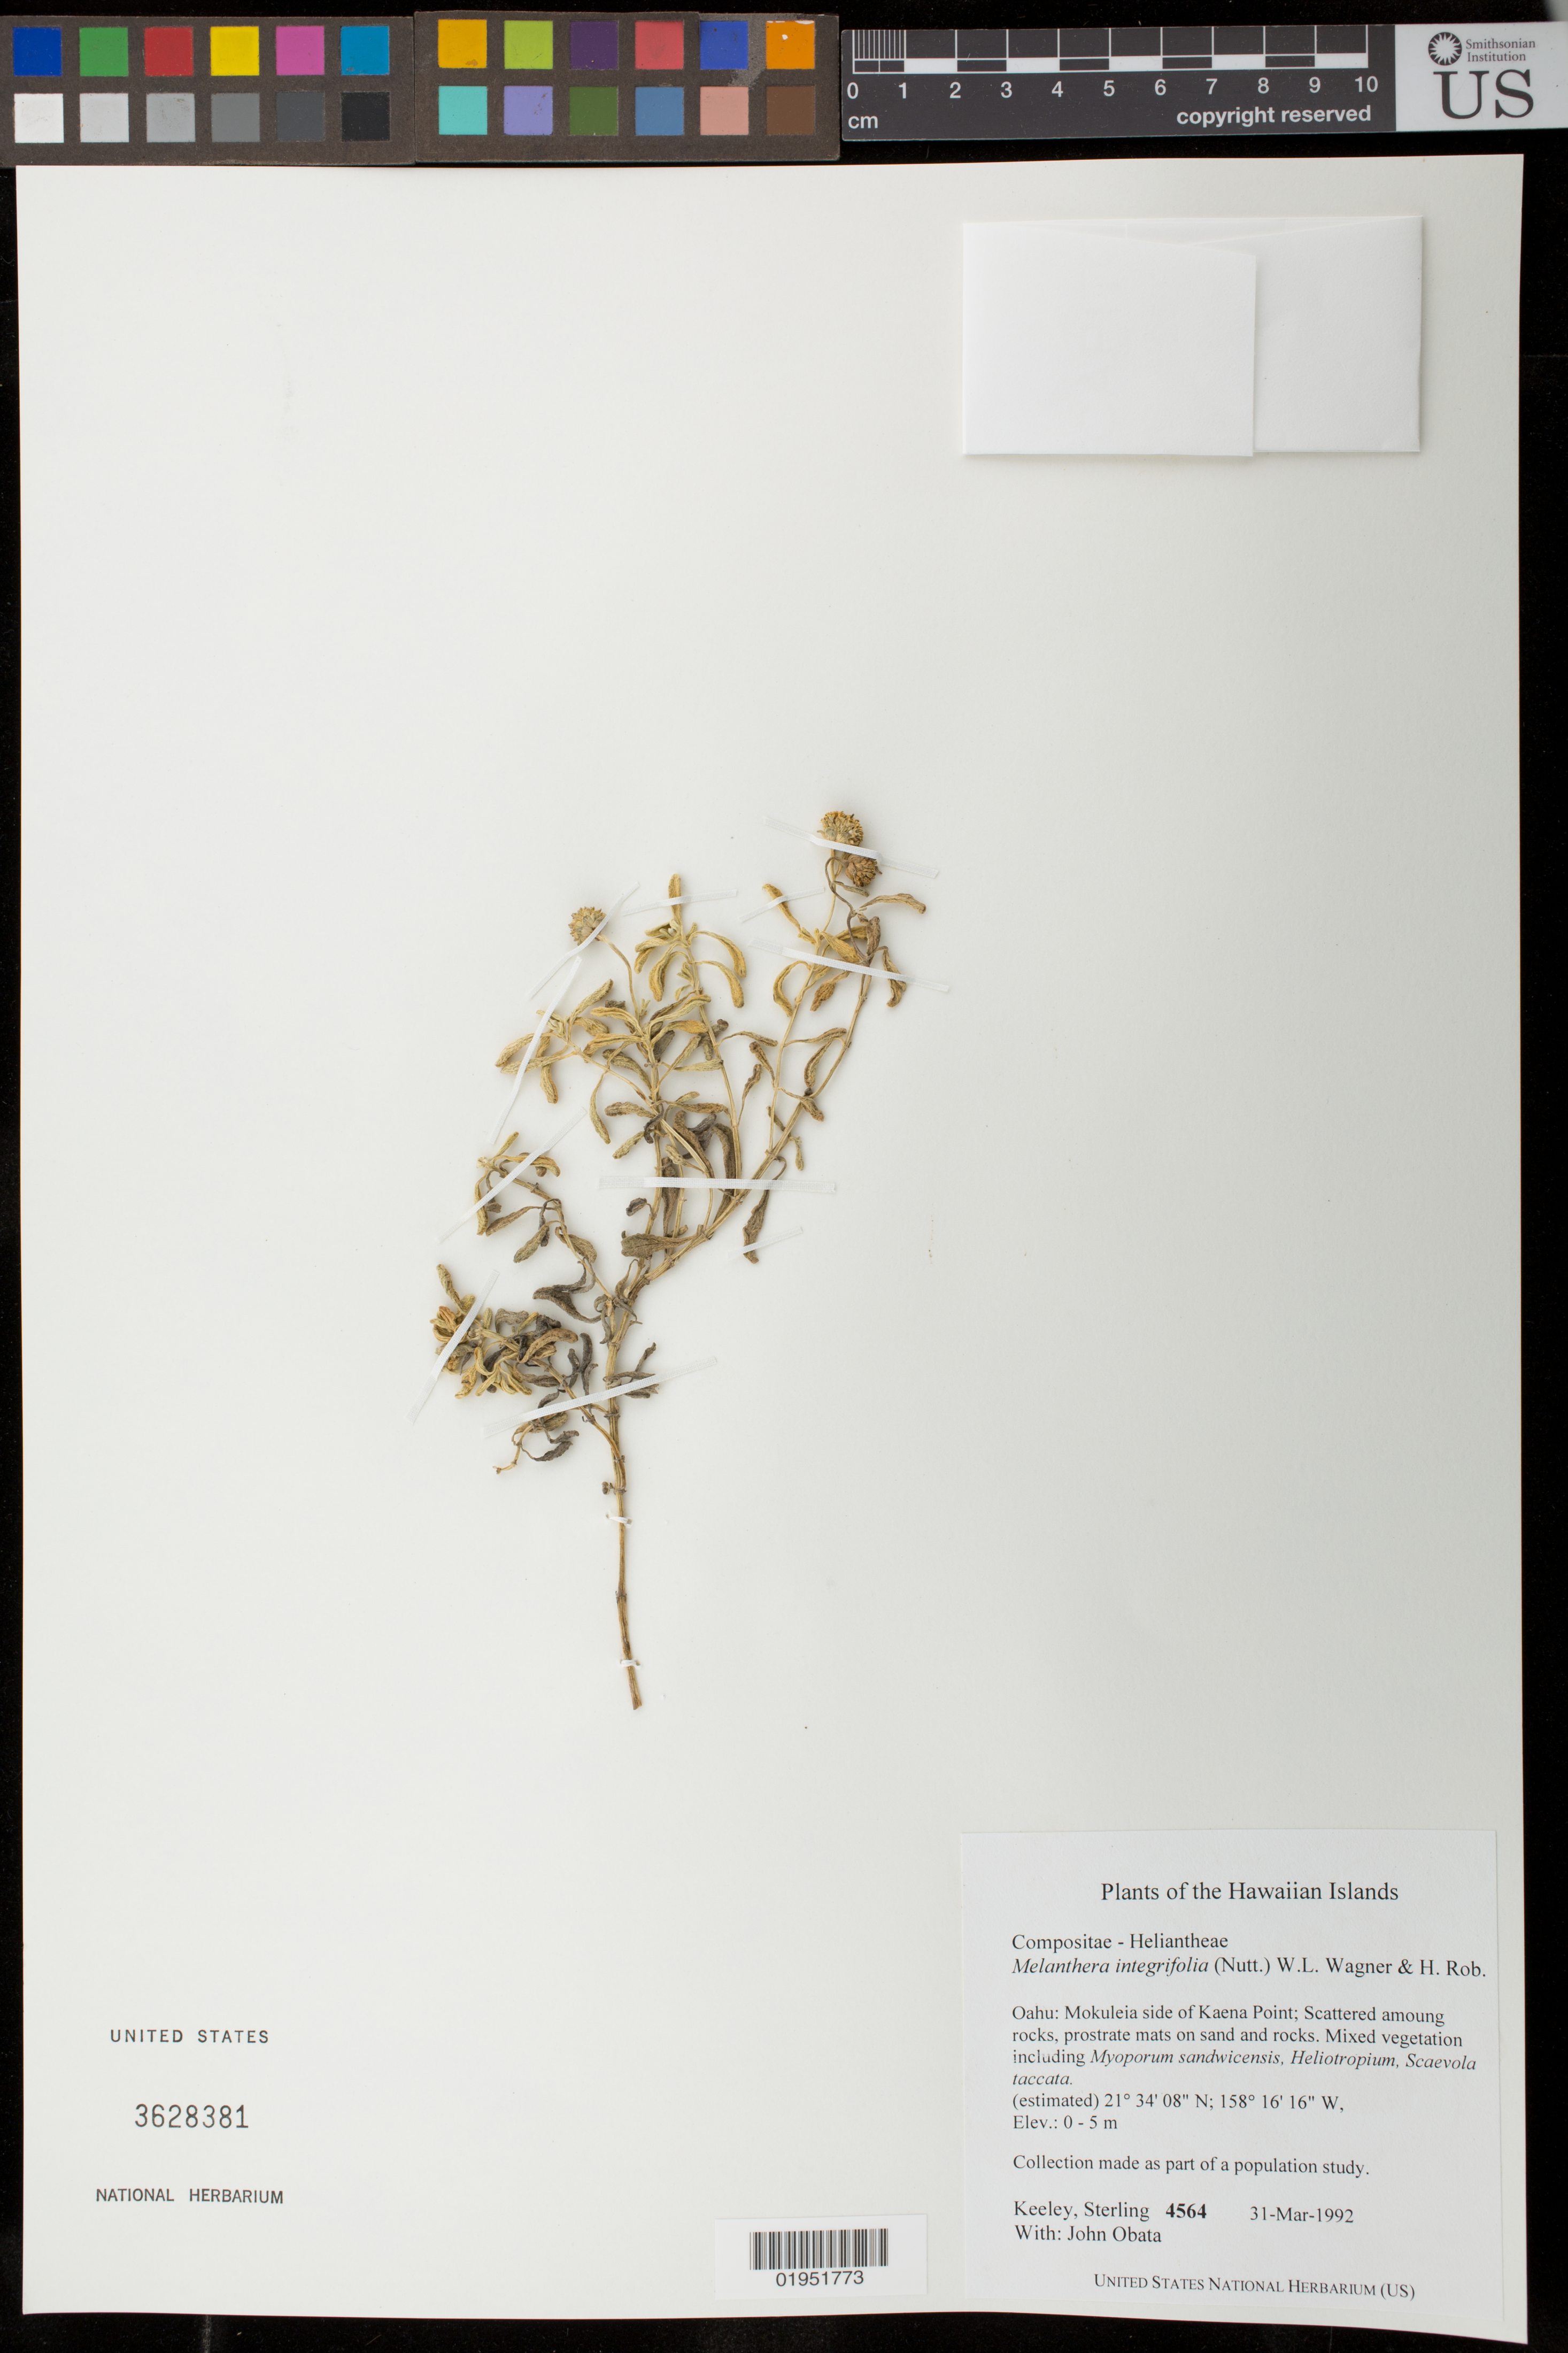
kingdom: Plantae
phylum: Tracheophyta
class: Magnoliopsida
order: Asterales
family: Asteraceae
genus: Wollastonia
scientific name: Wollastonia integrifolia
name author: (Nutt.) Orchard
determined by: Wagner, W. L., (BOT), Smithsonian Institution - National Museum of Natural History (UNITED STATES)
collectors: S. Keeley & J. Obata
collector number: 4564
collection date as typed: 31 Mar 1992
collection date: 1992-03-31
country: United States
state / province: Hawaii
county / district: Honolulu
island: Oahu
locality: Mokuleia side of Kaena Point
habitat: Scattered amoung rocks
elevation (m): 0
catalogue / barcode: US 3628381